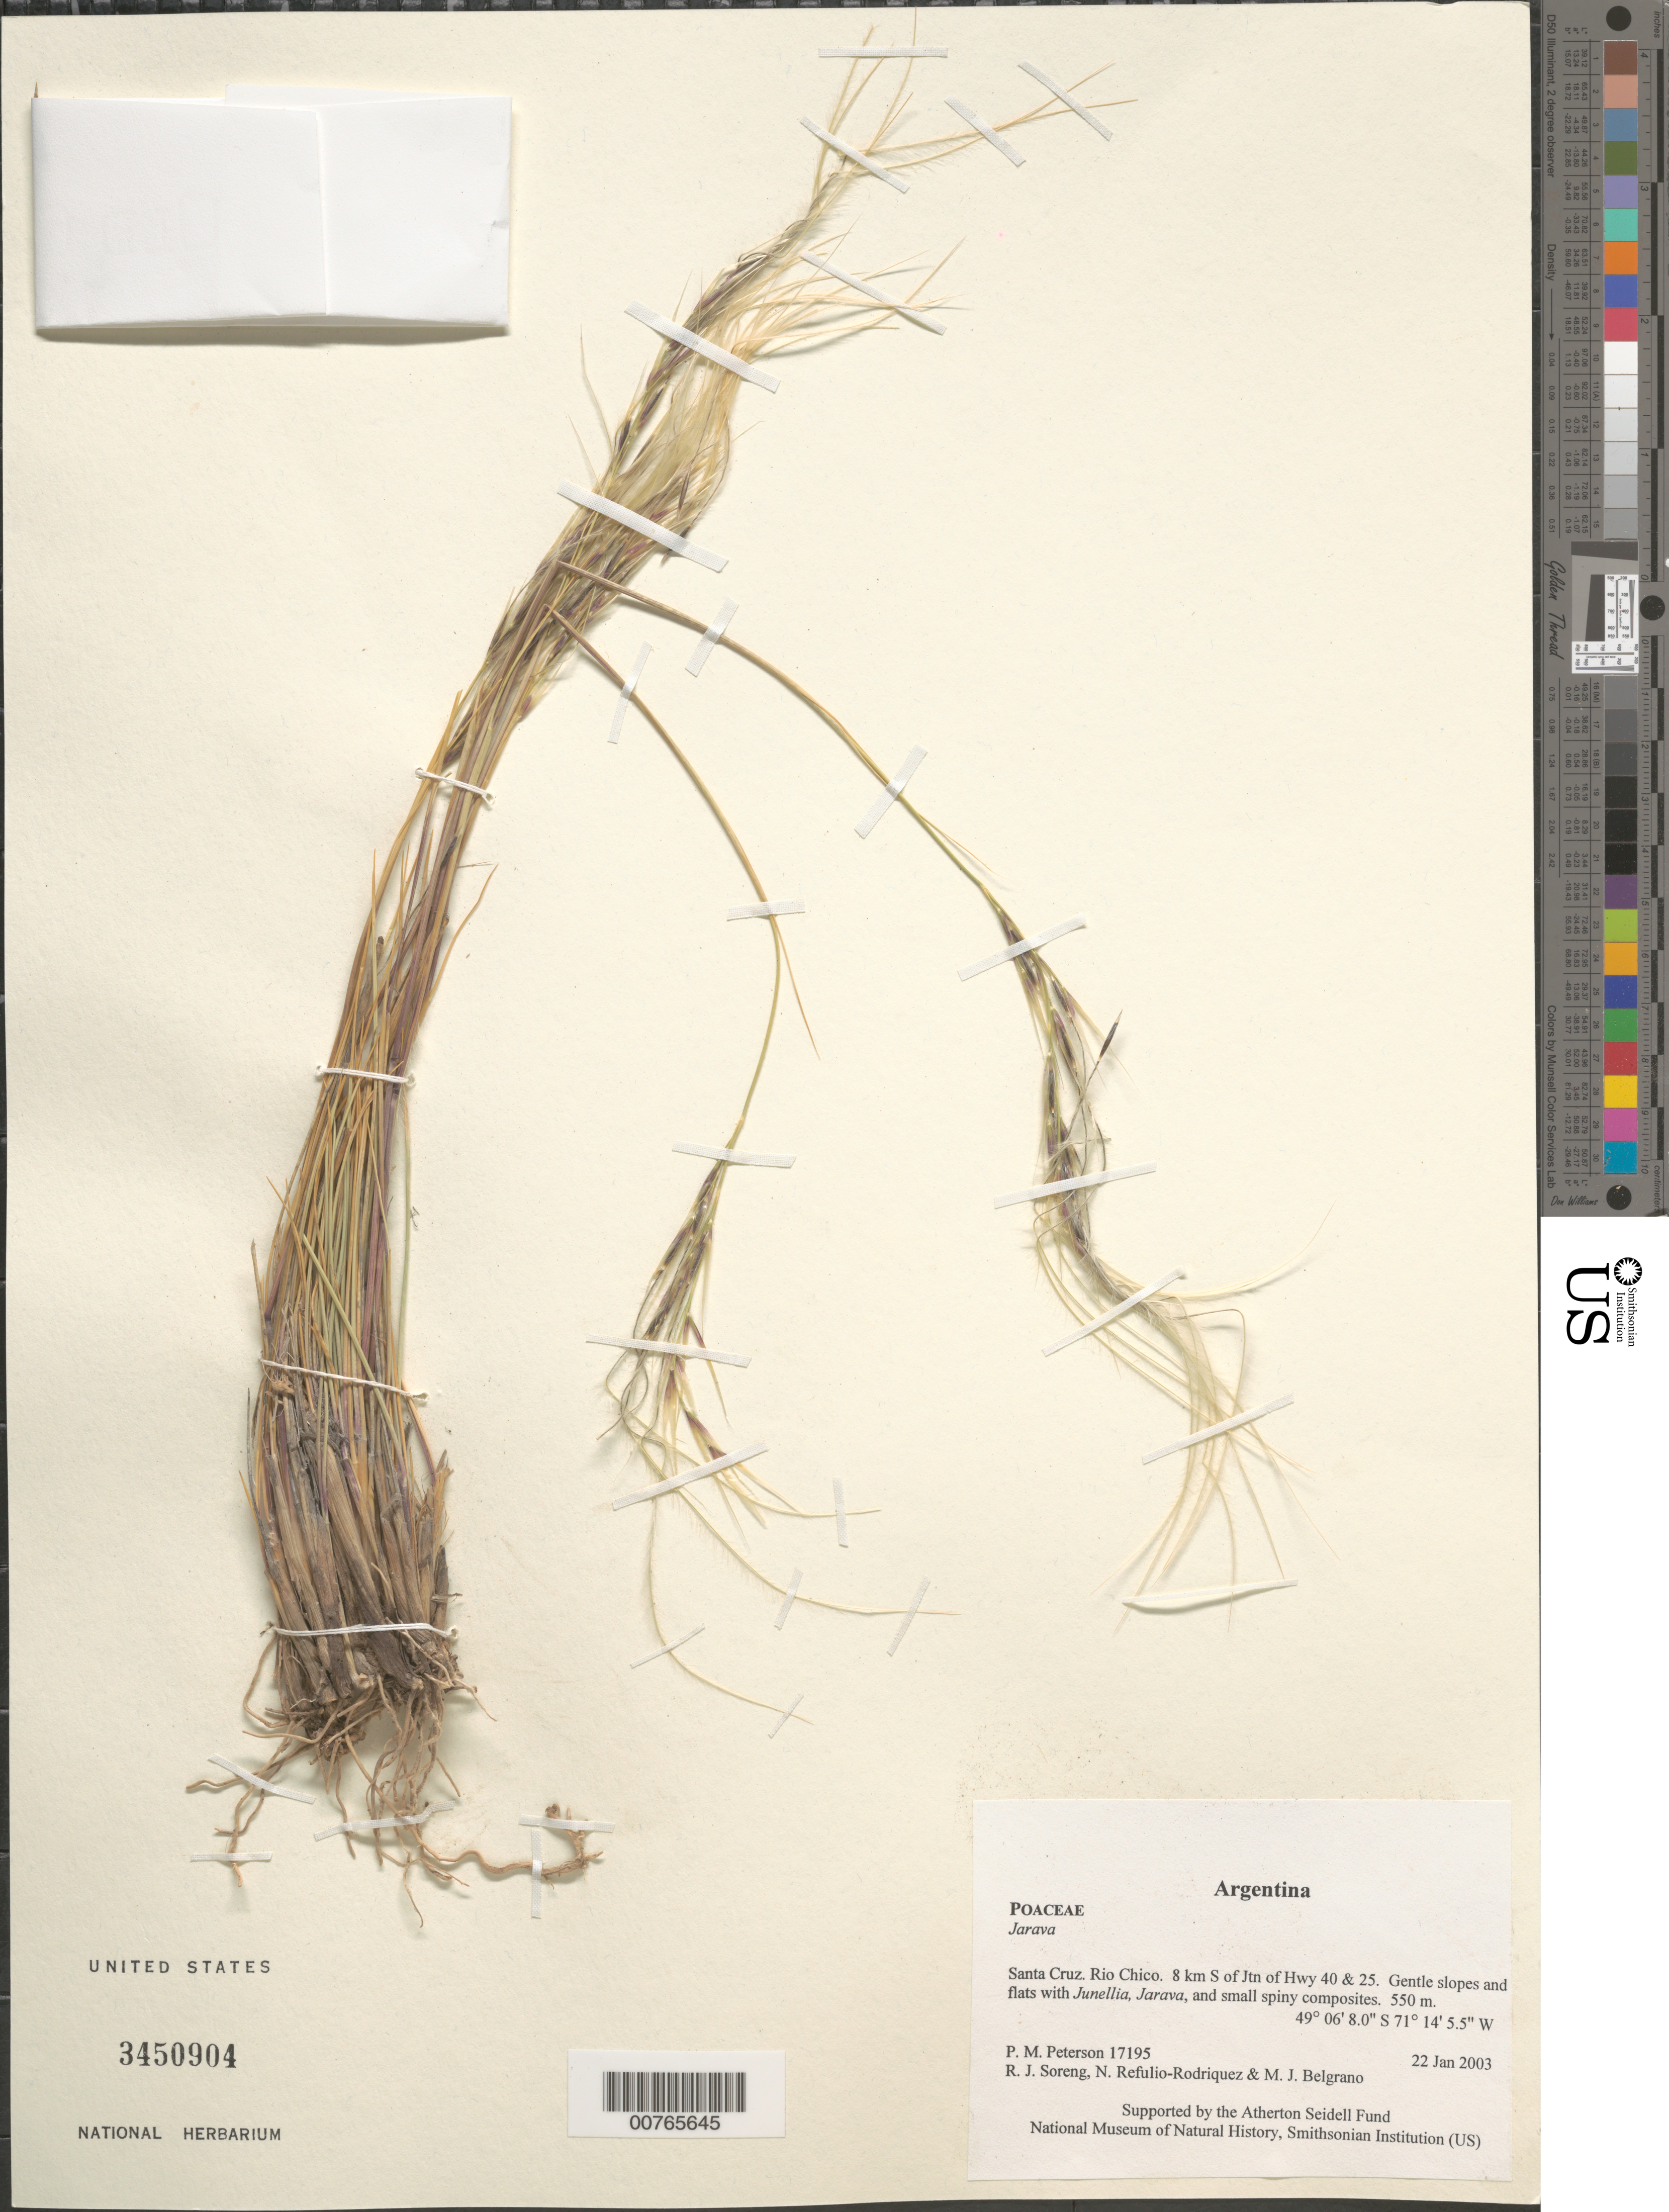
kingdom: Plantae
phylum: Tracheophyta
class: Liliopsida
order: Poales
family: Poaceae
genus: Pappostipa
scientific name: Pappostipa sp.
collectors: P. M. Peterson, R. J. Soreng, N. Refulio-Rodríguez & M. Belgrano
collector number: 17195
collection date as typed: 22 Jan 2003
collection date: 2003-01-22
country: Argentina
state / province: Santa Cruz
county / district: Rio Chico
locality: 8 km S of Jtn of Hwy 40 & 25. Gentle slopes and flats with Junellia, Jarava, and small spiny composites.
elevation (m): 550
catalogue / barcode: US 3450904